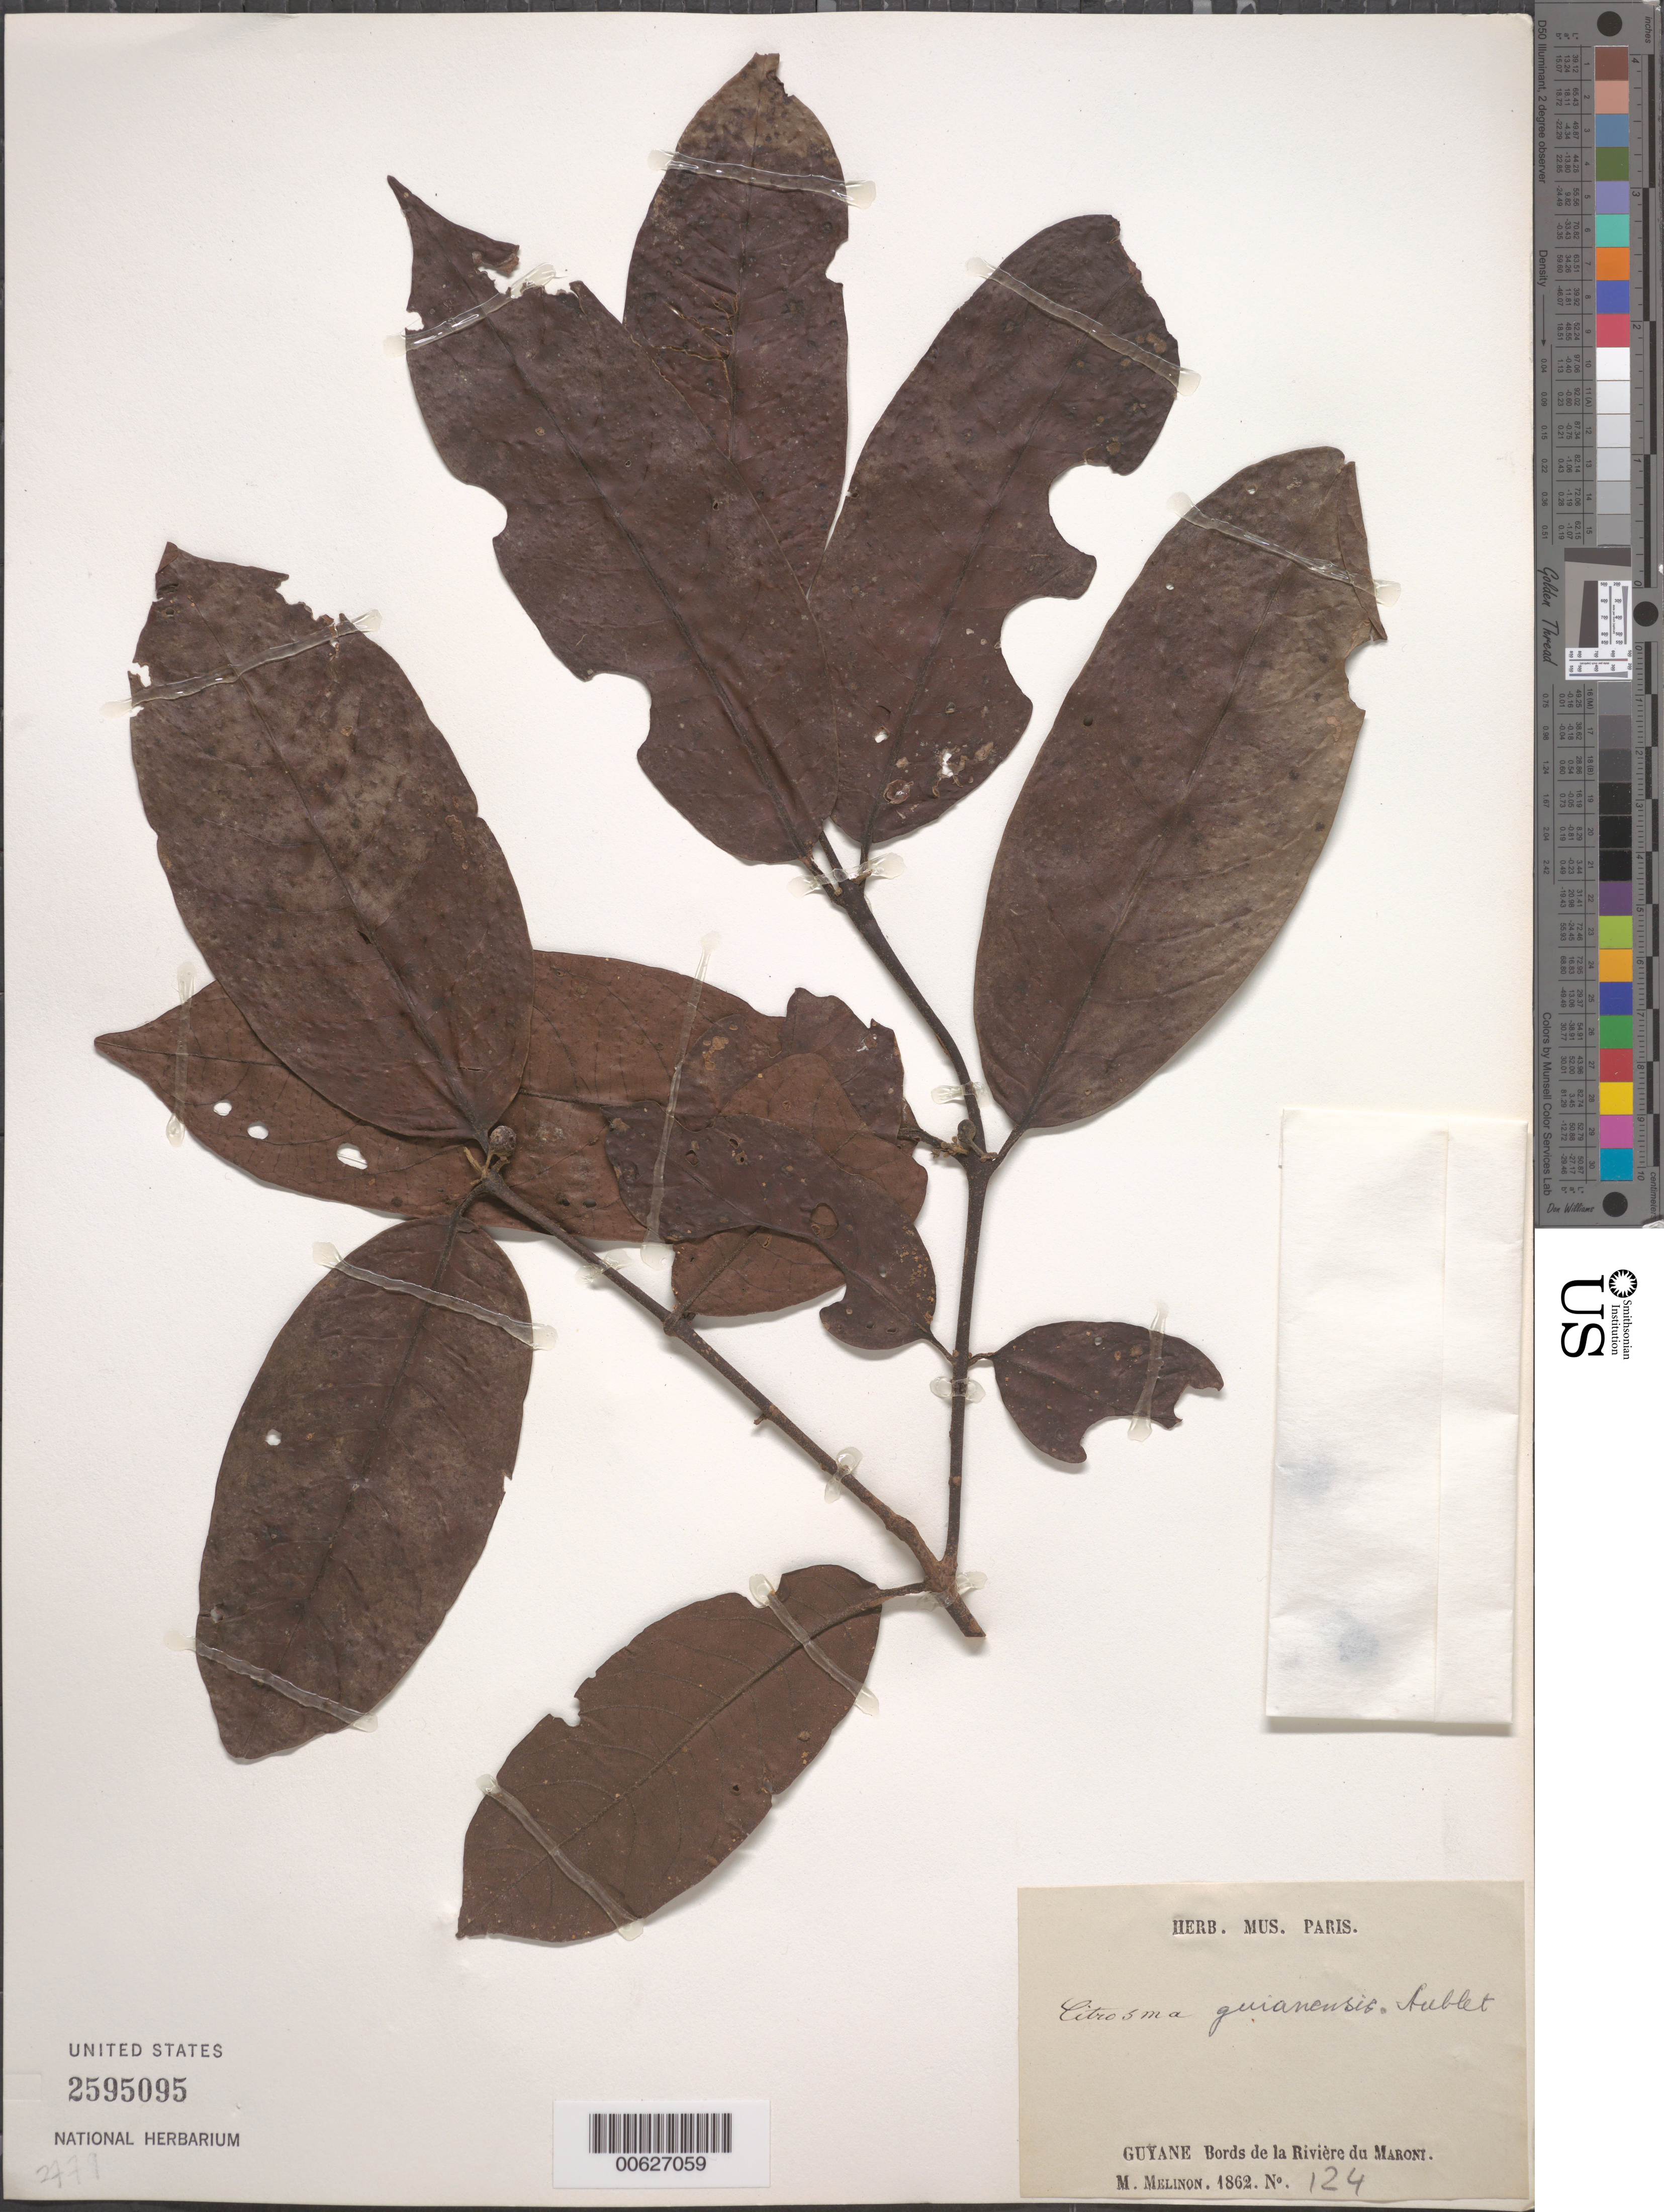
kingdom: Plantae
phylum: Tracheophyta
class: Magnoliopsida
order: Laurales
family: Siparunaceae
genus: Siparuna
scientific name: Siparuna guianensis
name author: Aubl.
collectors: E. Mélinon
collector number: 124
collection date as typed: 1862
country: French Guiana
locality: Maroni R.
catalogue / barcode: US 2595095